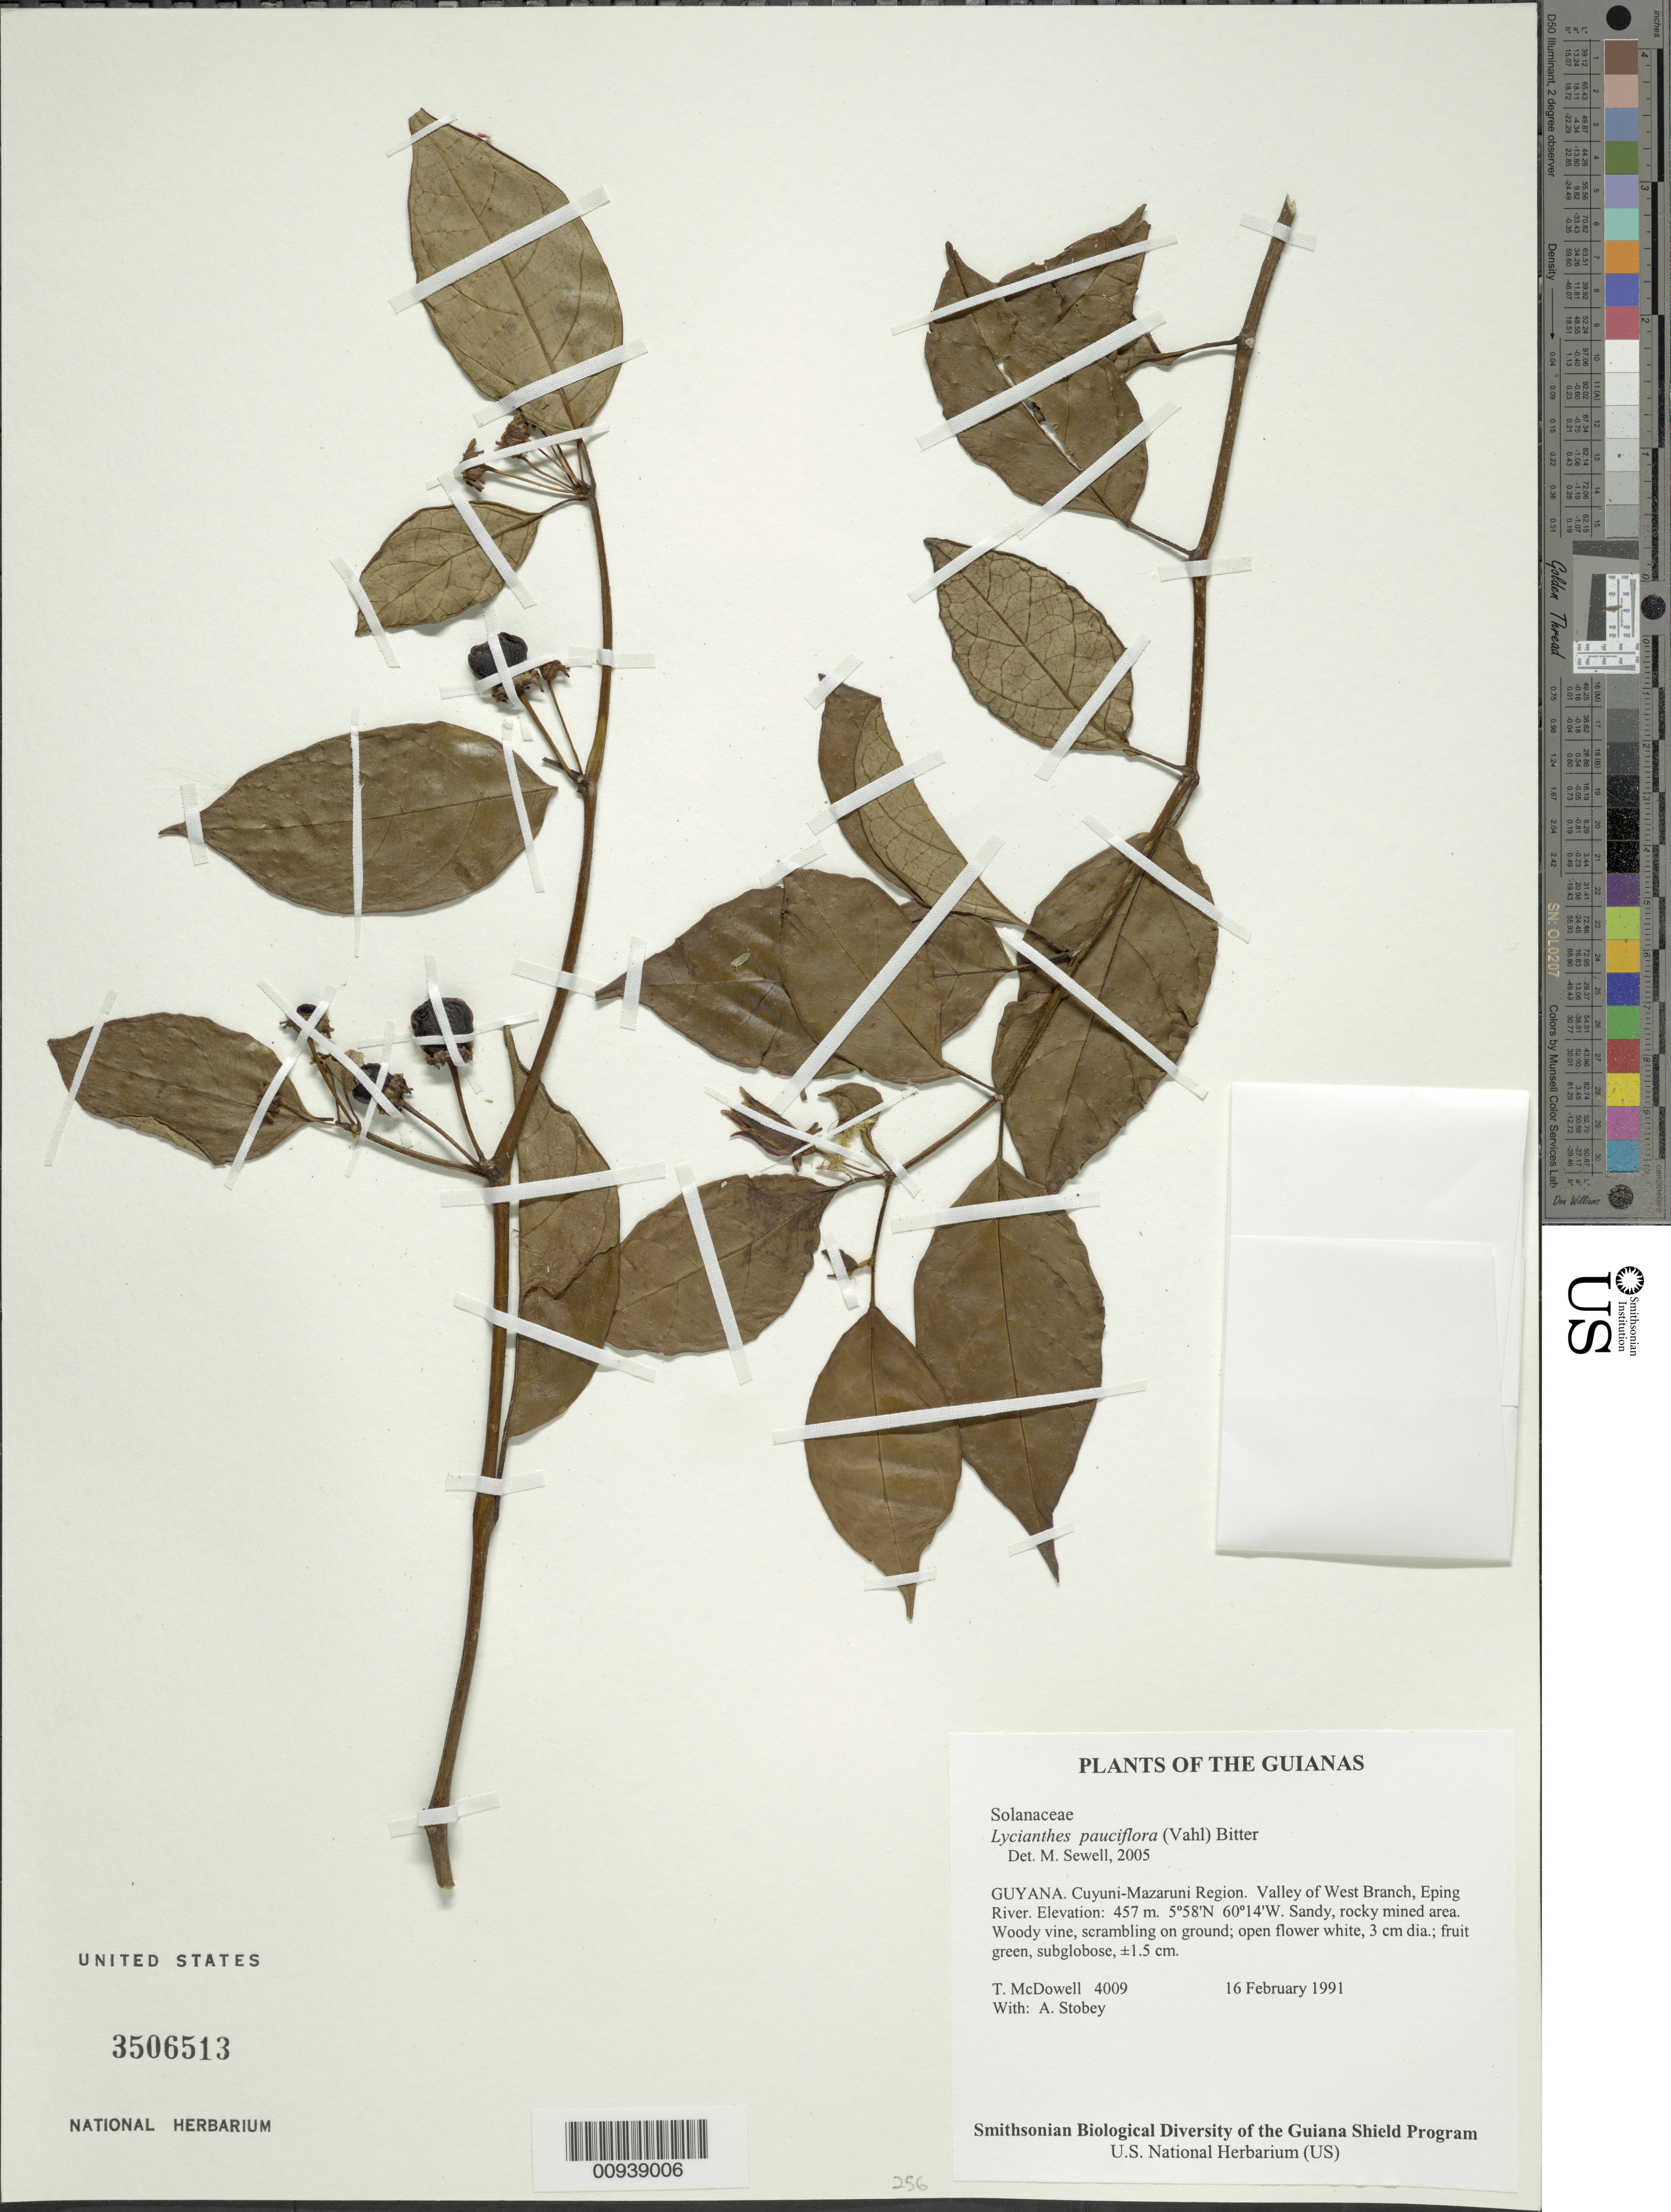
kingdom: Plantae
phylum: Tracheophyta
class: Magnoliopsida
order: Solanales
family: Solanaceae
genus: Lycianthes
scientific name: Lycianthes pauciflora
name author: (Vahl) Bitter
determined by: Sewell, M.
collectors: T. McDowell & A. Stobey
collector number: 4009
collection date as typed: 16 February 1991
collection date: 1991-02-16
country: Guyana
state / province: Cuyuni-Mazaruni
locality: Valley of West Branch, Eping River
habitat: Sandy, rocky mined area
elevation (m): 457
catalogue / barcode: US 3506513